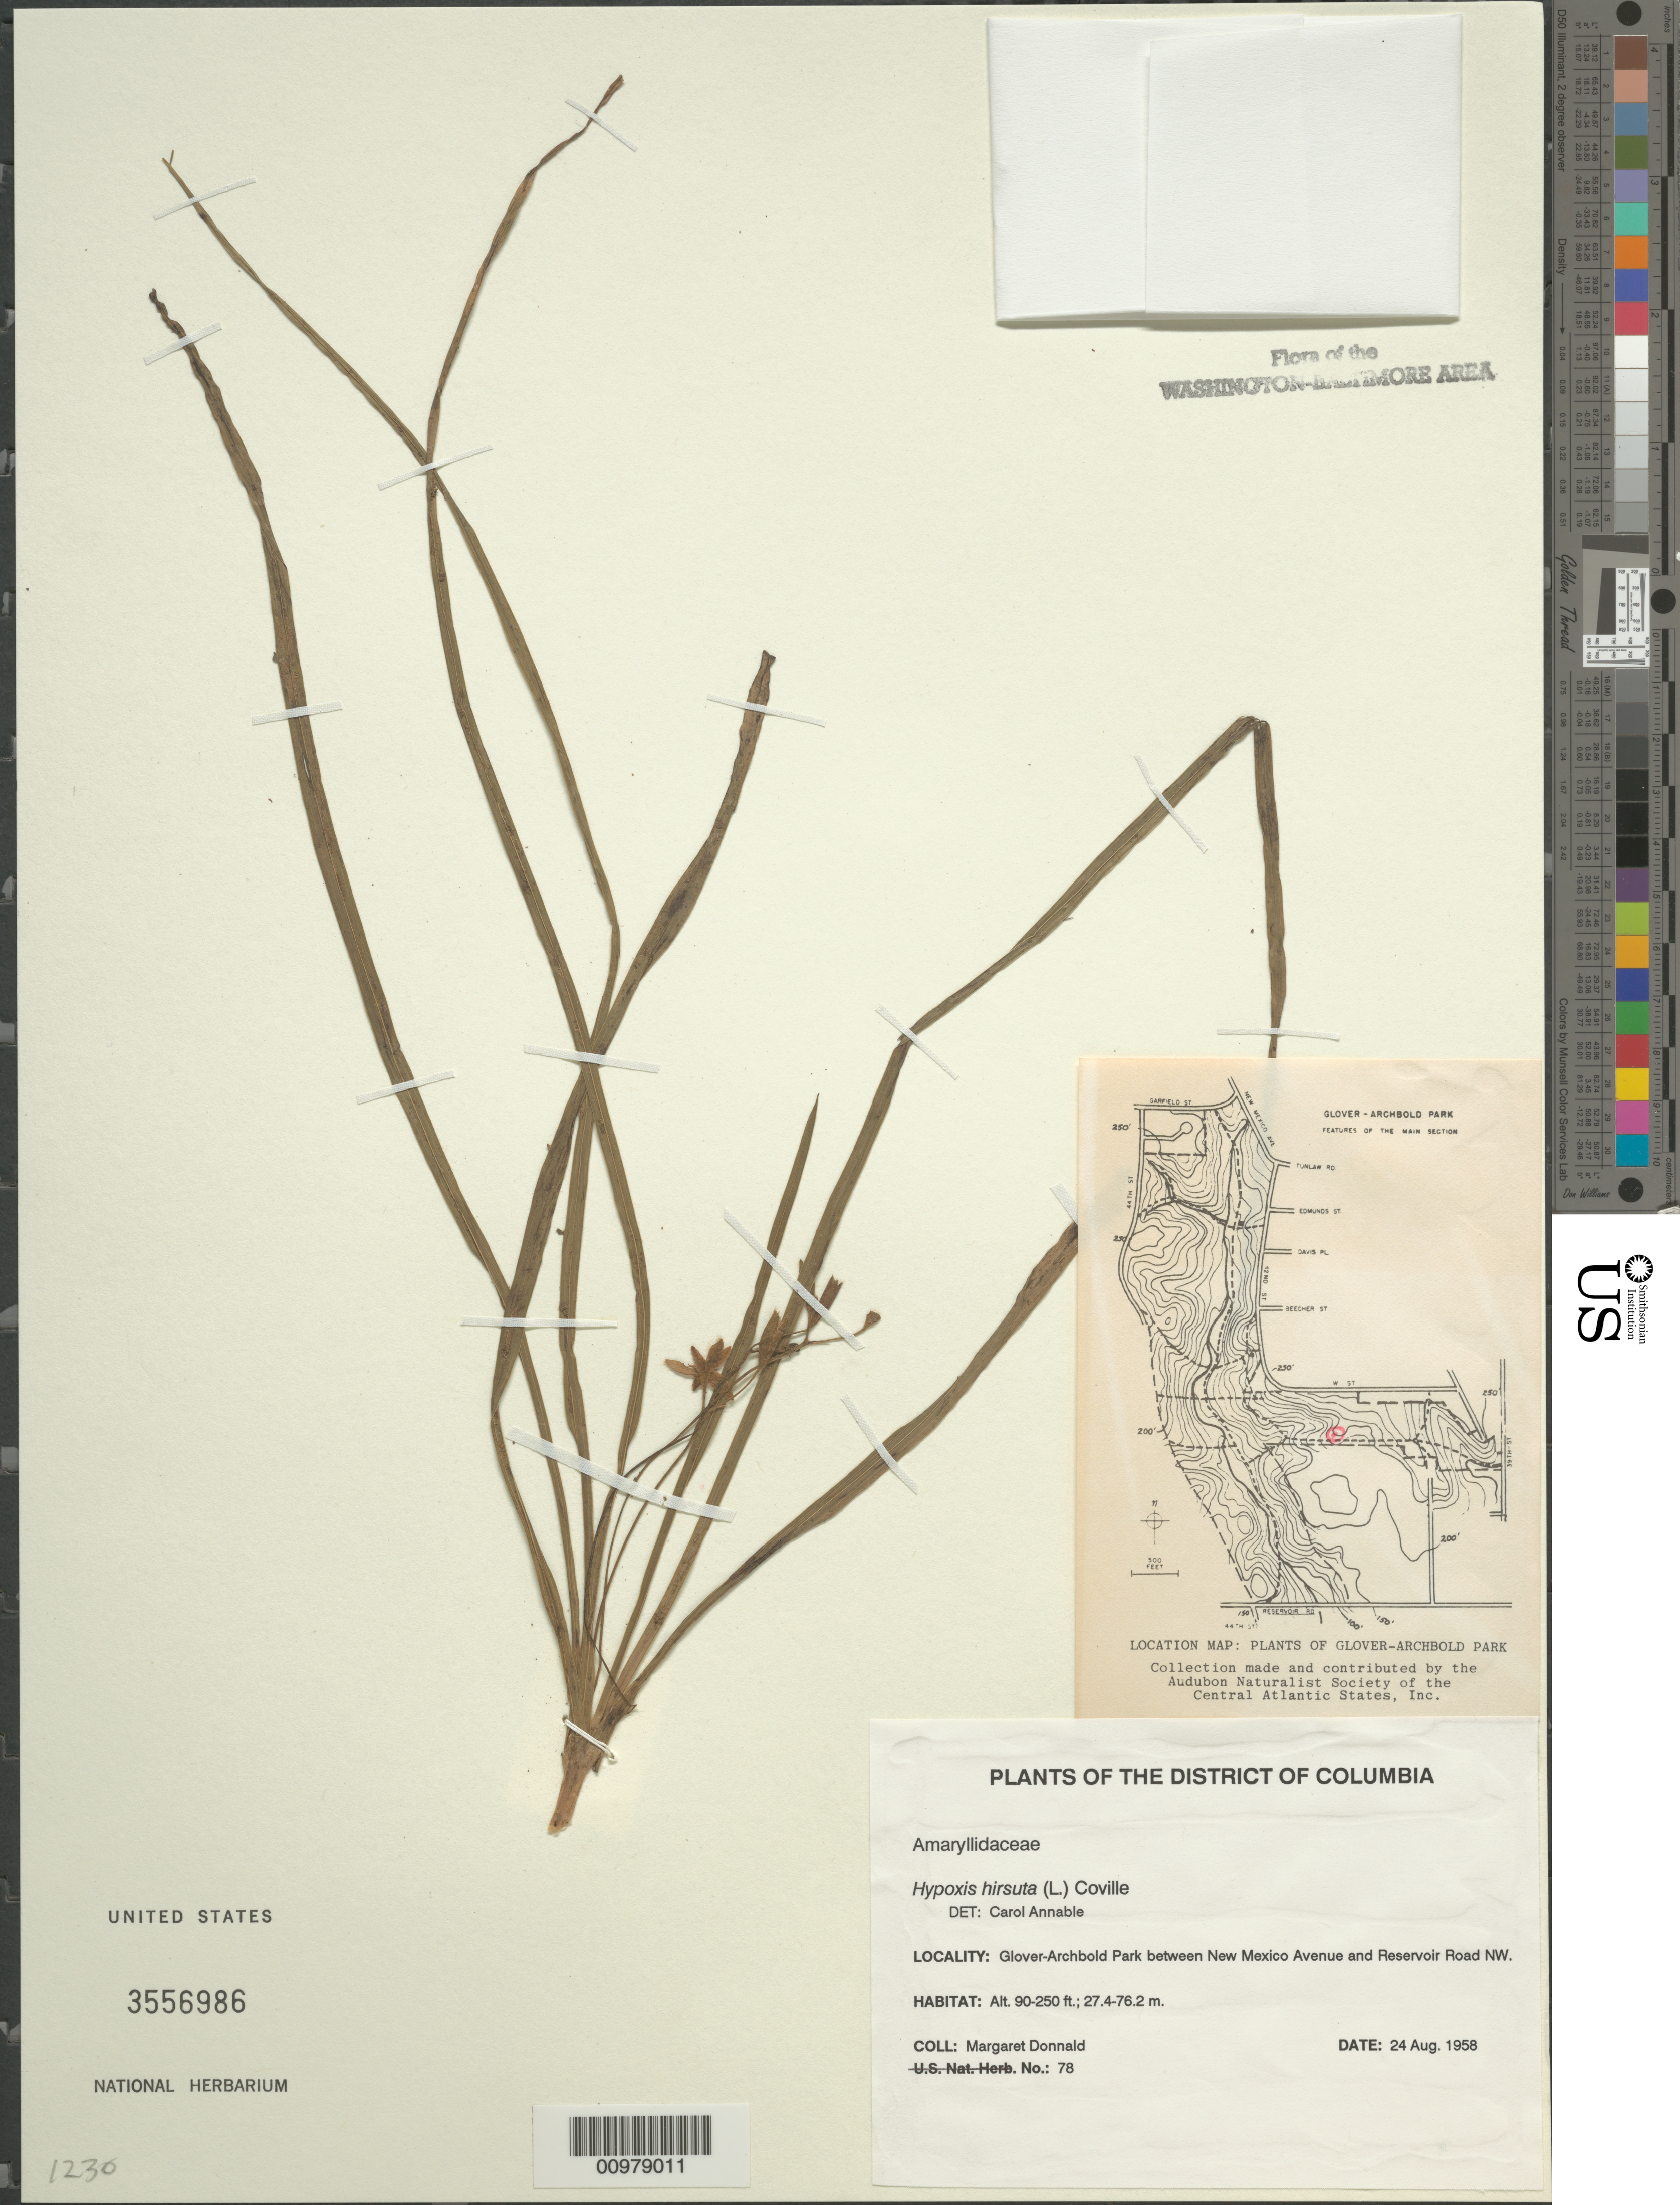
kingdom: Plantae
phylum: Tracheophyta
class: Liliopsida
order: Asparagales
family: Hypoxidaceae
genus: Hypoxis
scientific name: Hypoxis hirsuta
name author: (L.) Coville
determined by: Annable, C. R.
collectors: M. Donnald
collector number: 78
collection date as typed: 24 Aug 1958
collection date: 1958-08-24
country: United States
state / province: District of Columbia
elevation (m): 27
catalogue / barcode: US 3556986